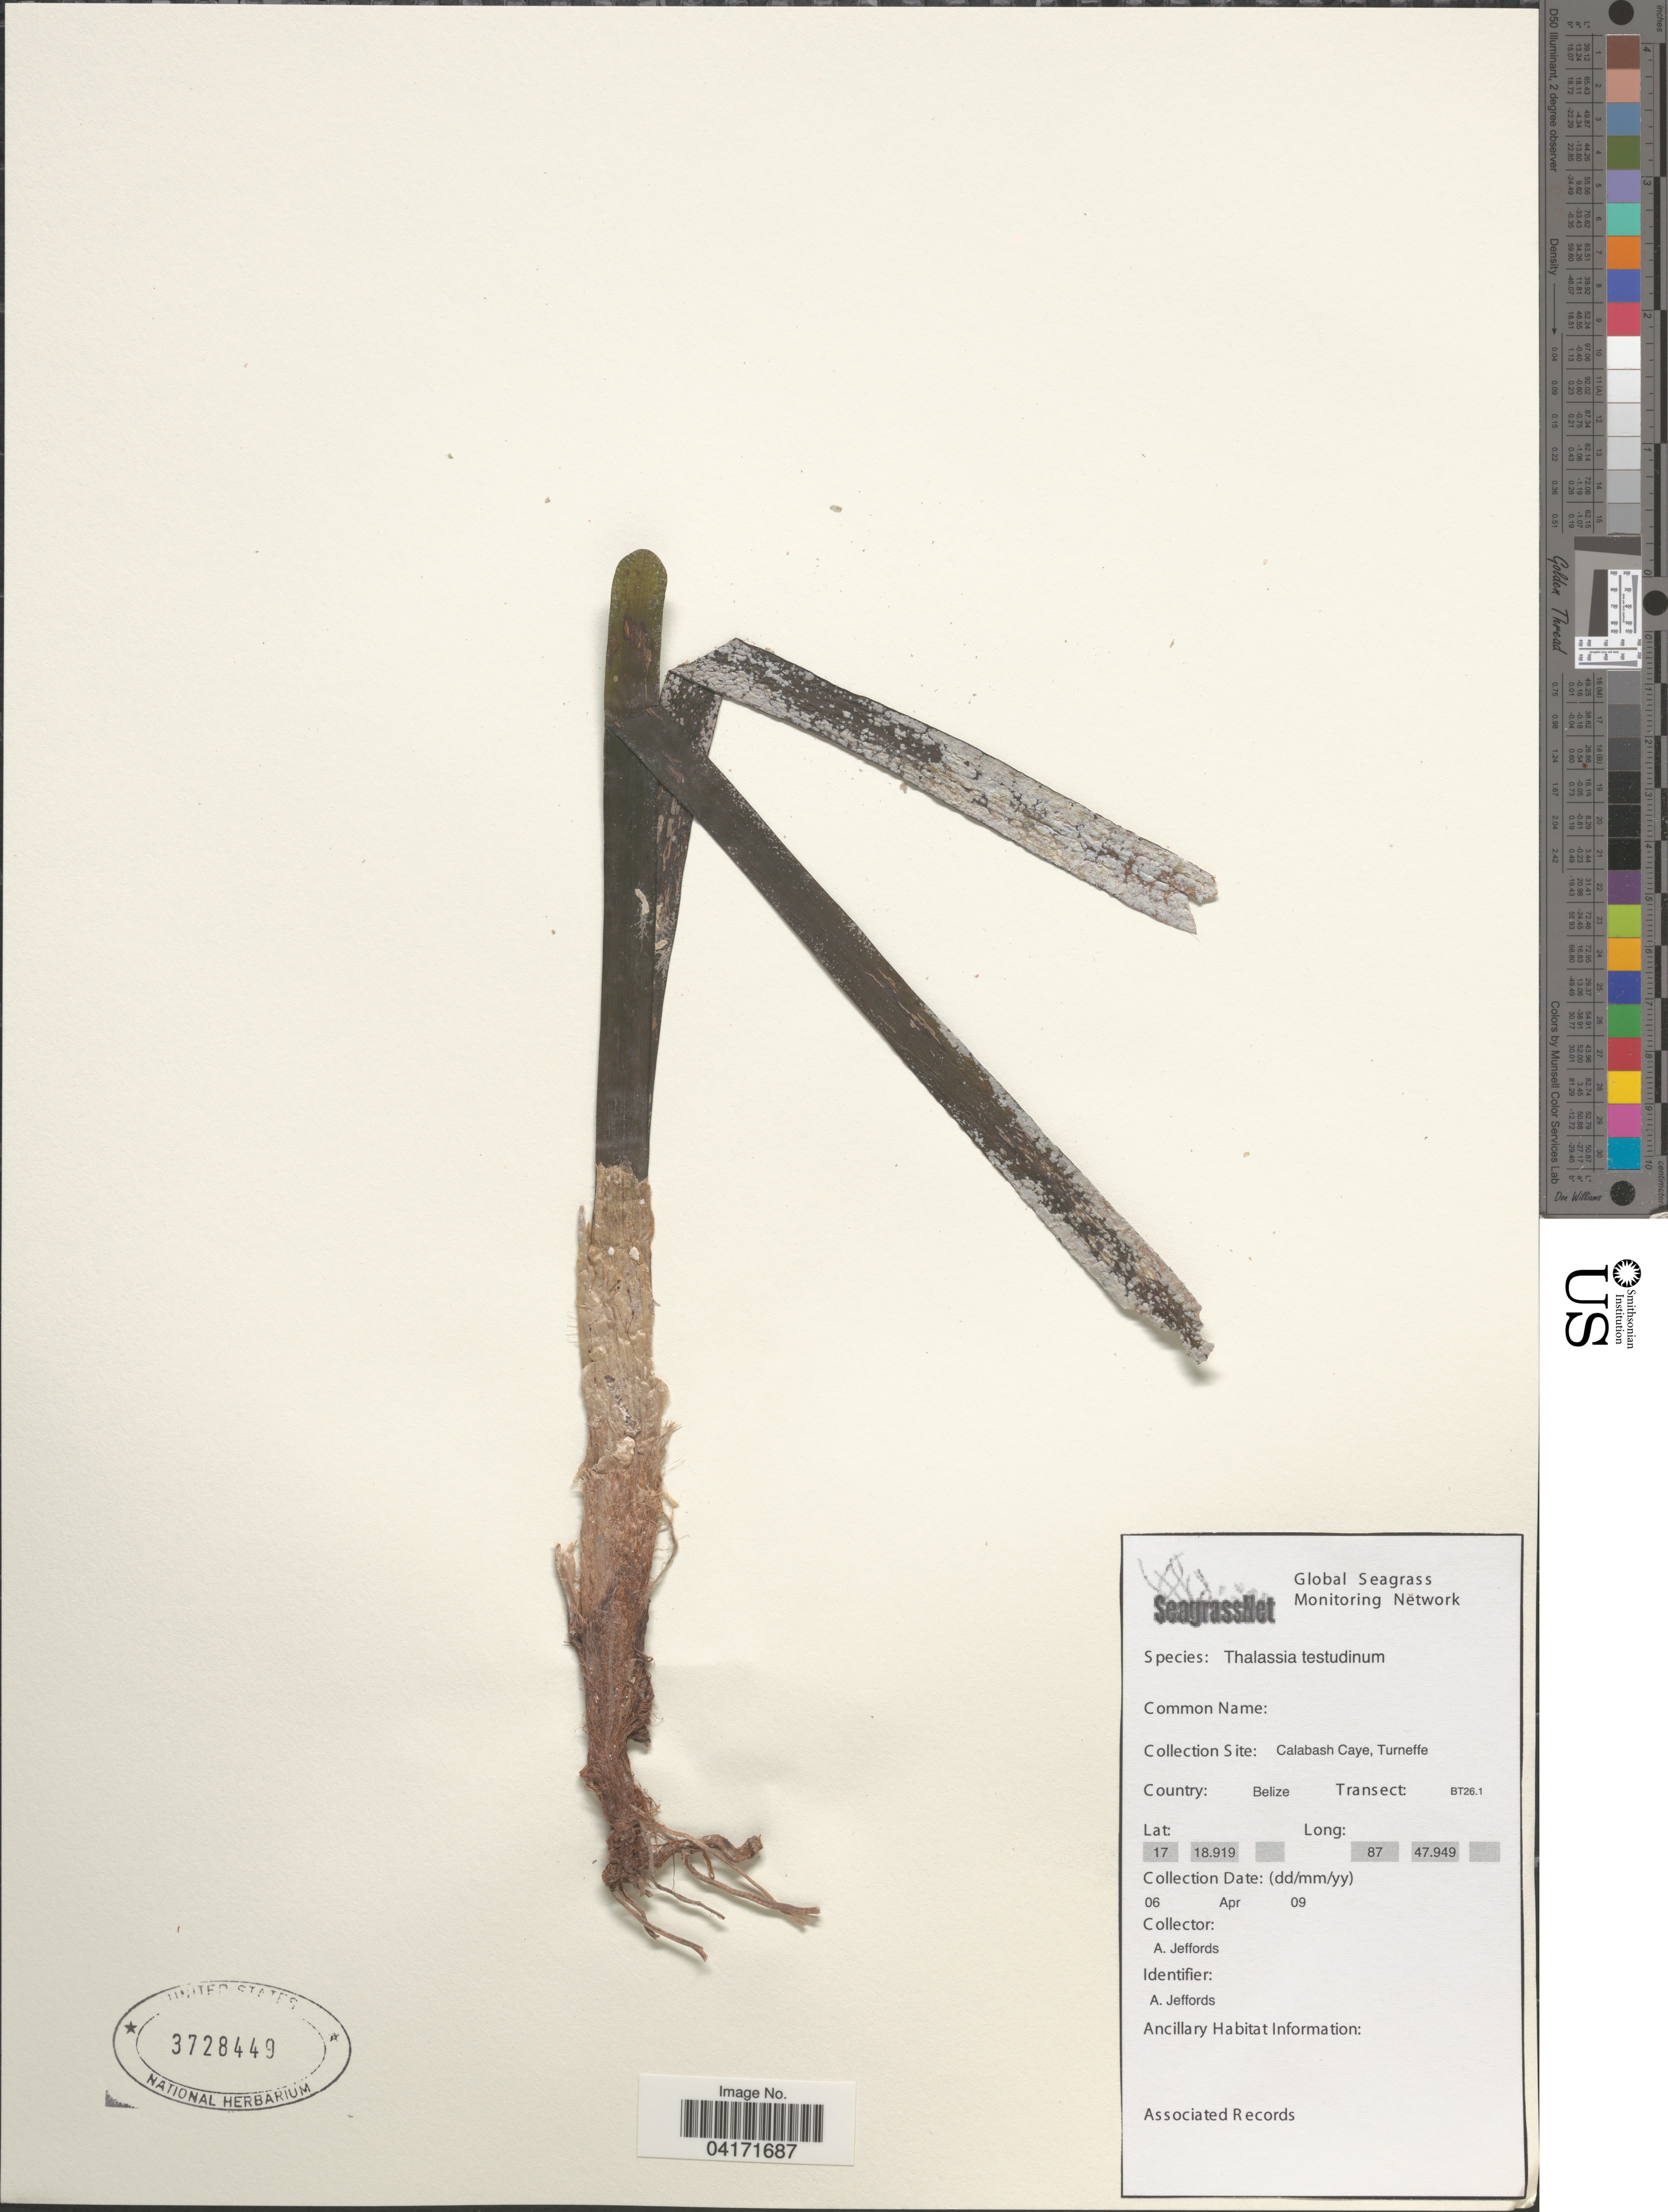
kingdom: Plantae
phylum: Tracheophyta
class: Liliopsida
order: Alismatales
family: Hydrocharitaceae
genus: Thalassia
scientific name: Thalassia testudinum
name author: Banks & Sol. ex K.D. Koenig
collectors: A. Jeffords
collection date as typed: Transcribed d/m/y: 6/4/9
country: Belize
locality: Calabash Caye, Turneffe. Transect: BT26.1.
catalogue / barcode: US 3728449